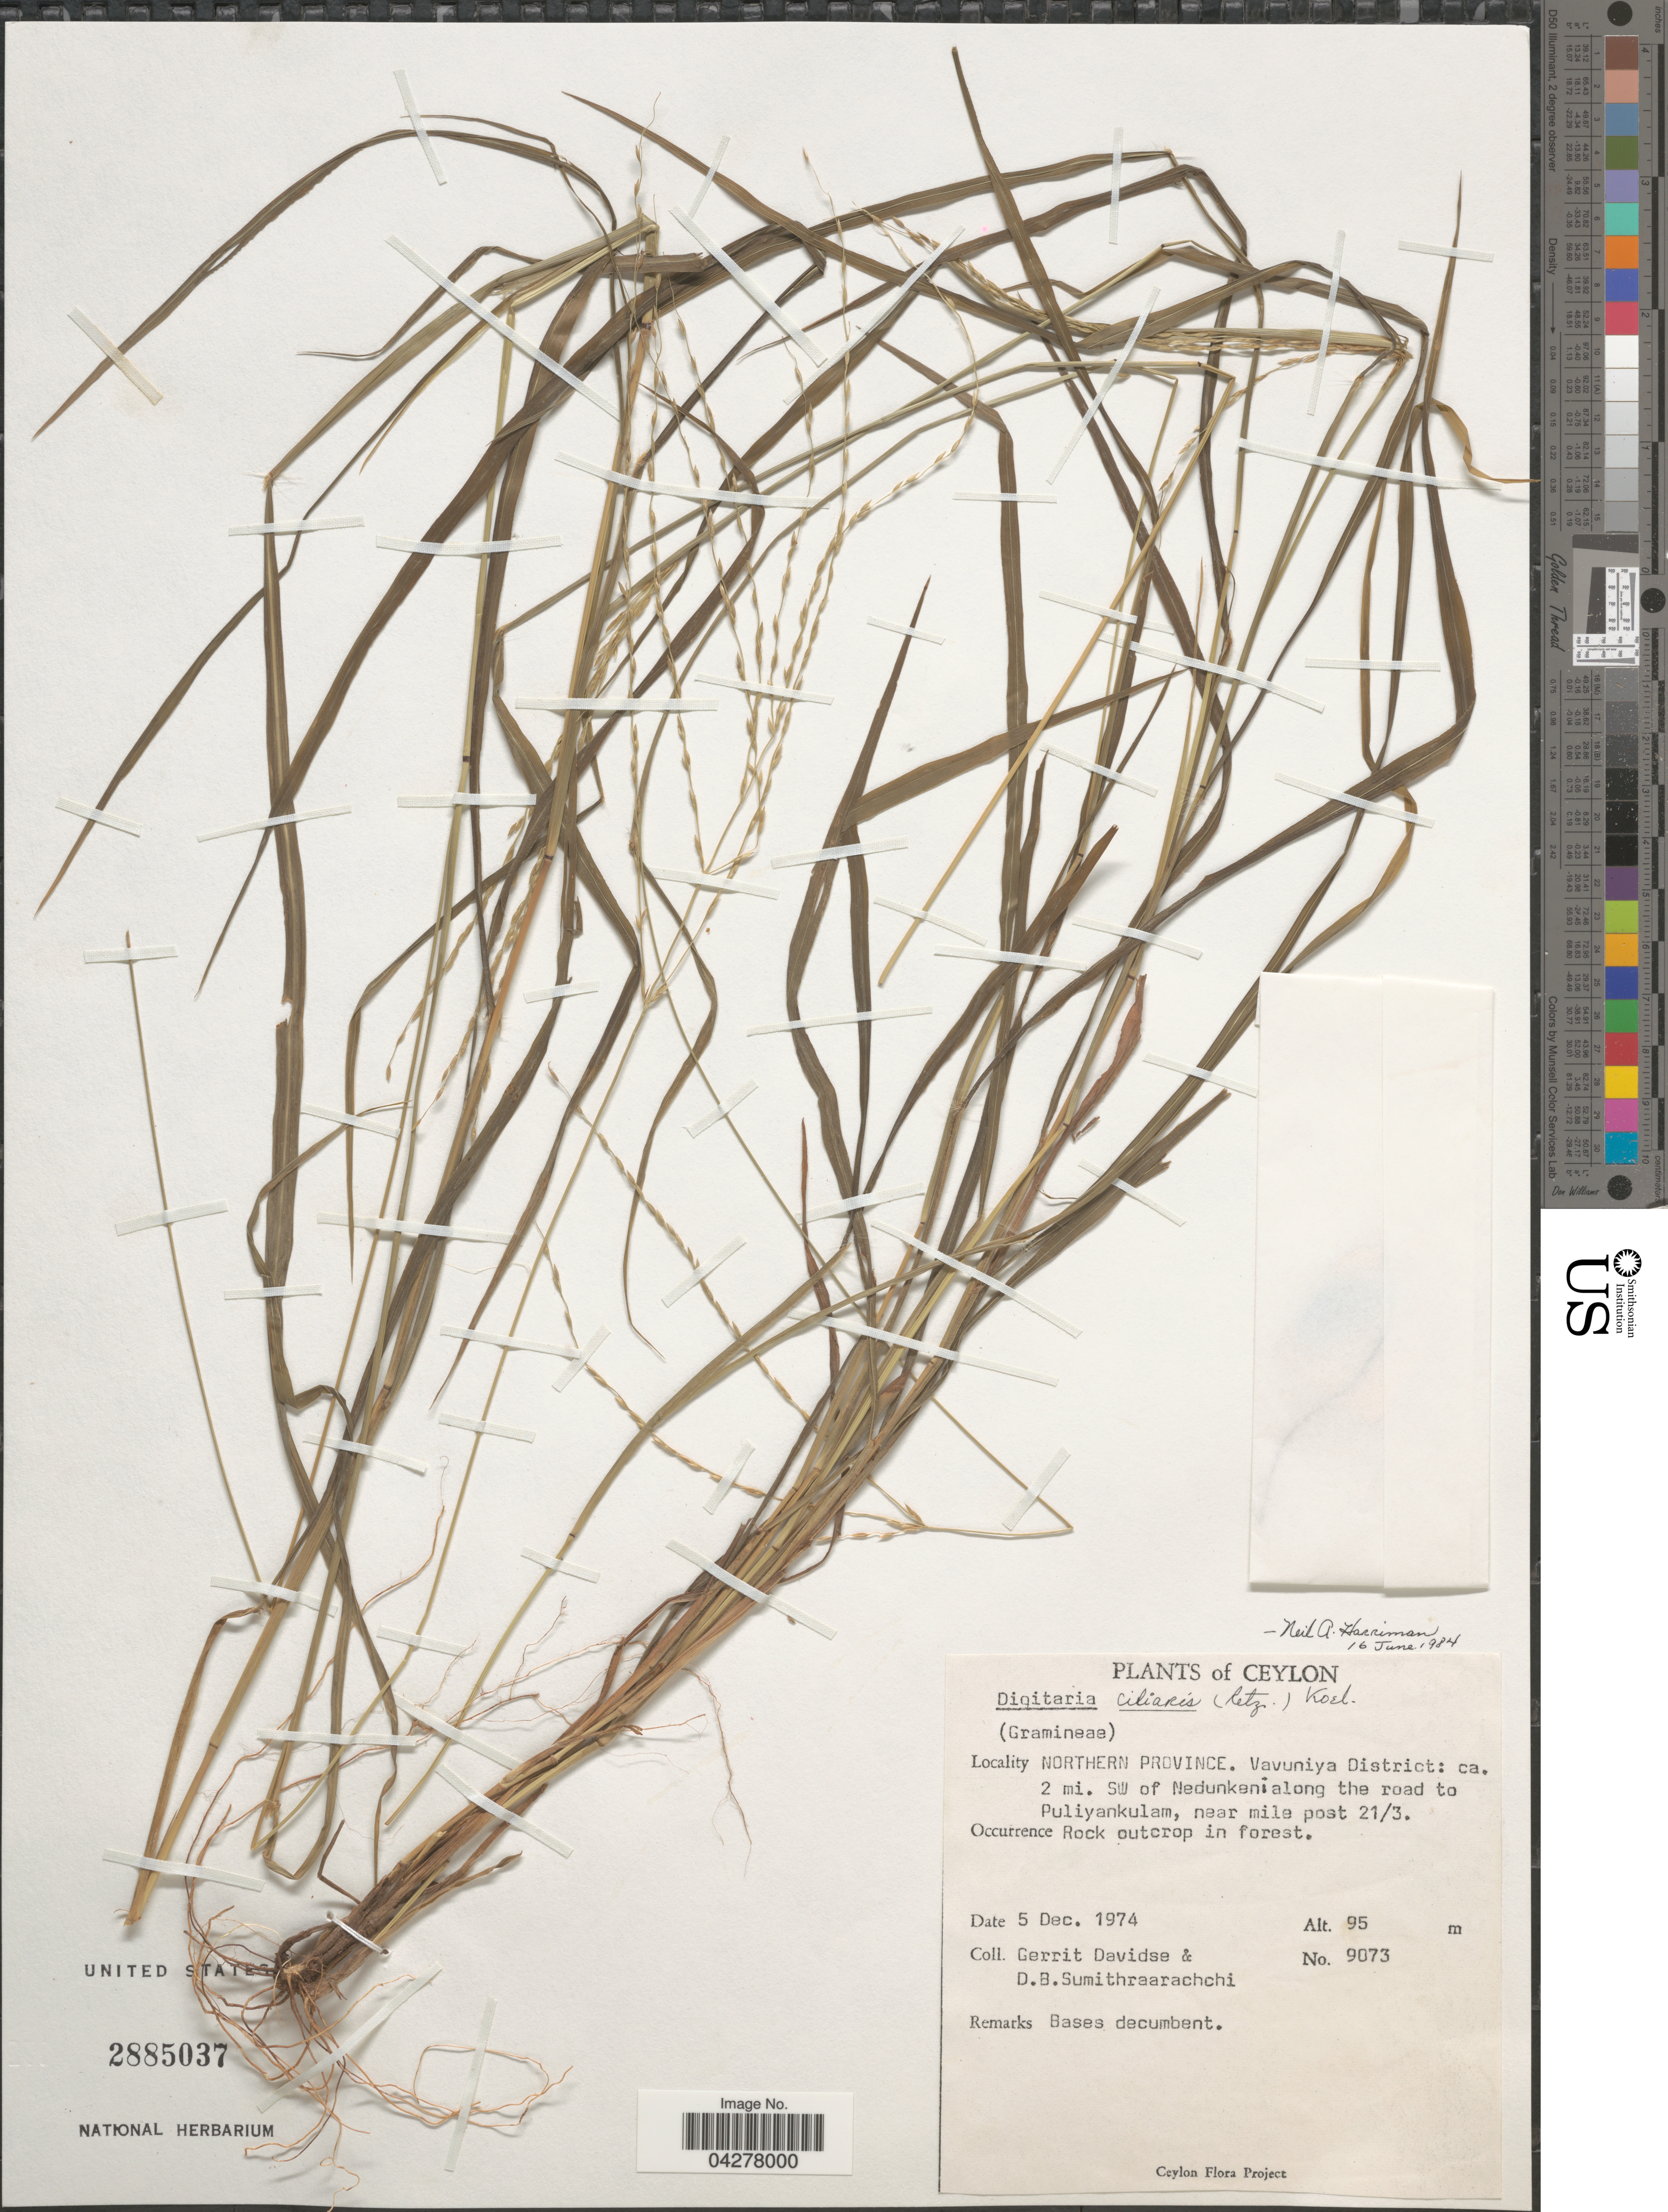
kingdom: Plantae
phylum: Tracheophyta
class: Liliopsida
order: Poales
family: Poaceae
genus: Digitaria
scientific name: Digitaria ciliaris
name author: (Retz.) Koeler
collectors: G. Davidse & D. B. Sumithraarachchi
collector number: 9073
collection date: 1974-12-05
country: Sri Lanka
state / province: Northern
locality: Ceylon. Vavuniya District: ca. 2 mi. SW of Nedunkeni along the road to Puliyankulam, near mile post 21/3. Rock outcrop in forest.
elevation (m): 95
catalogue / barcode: US 2885037